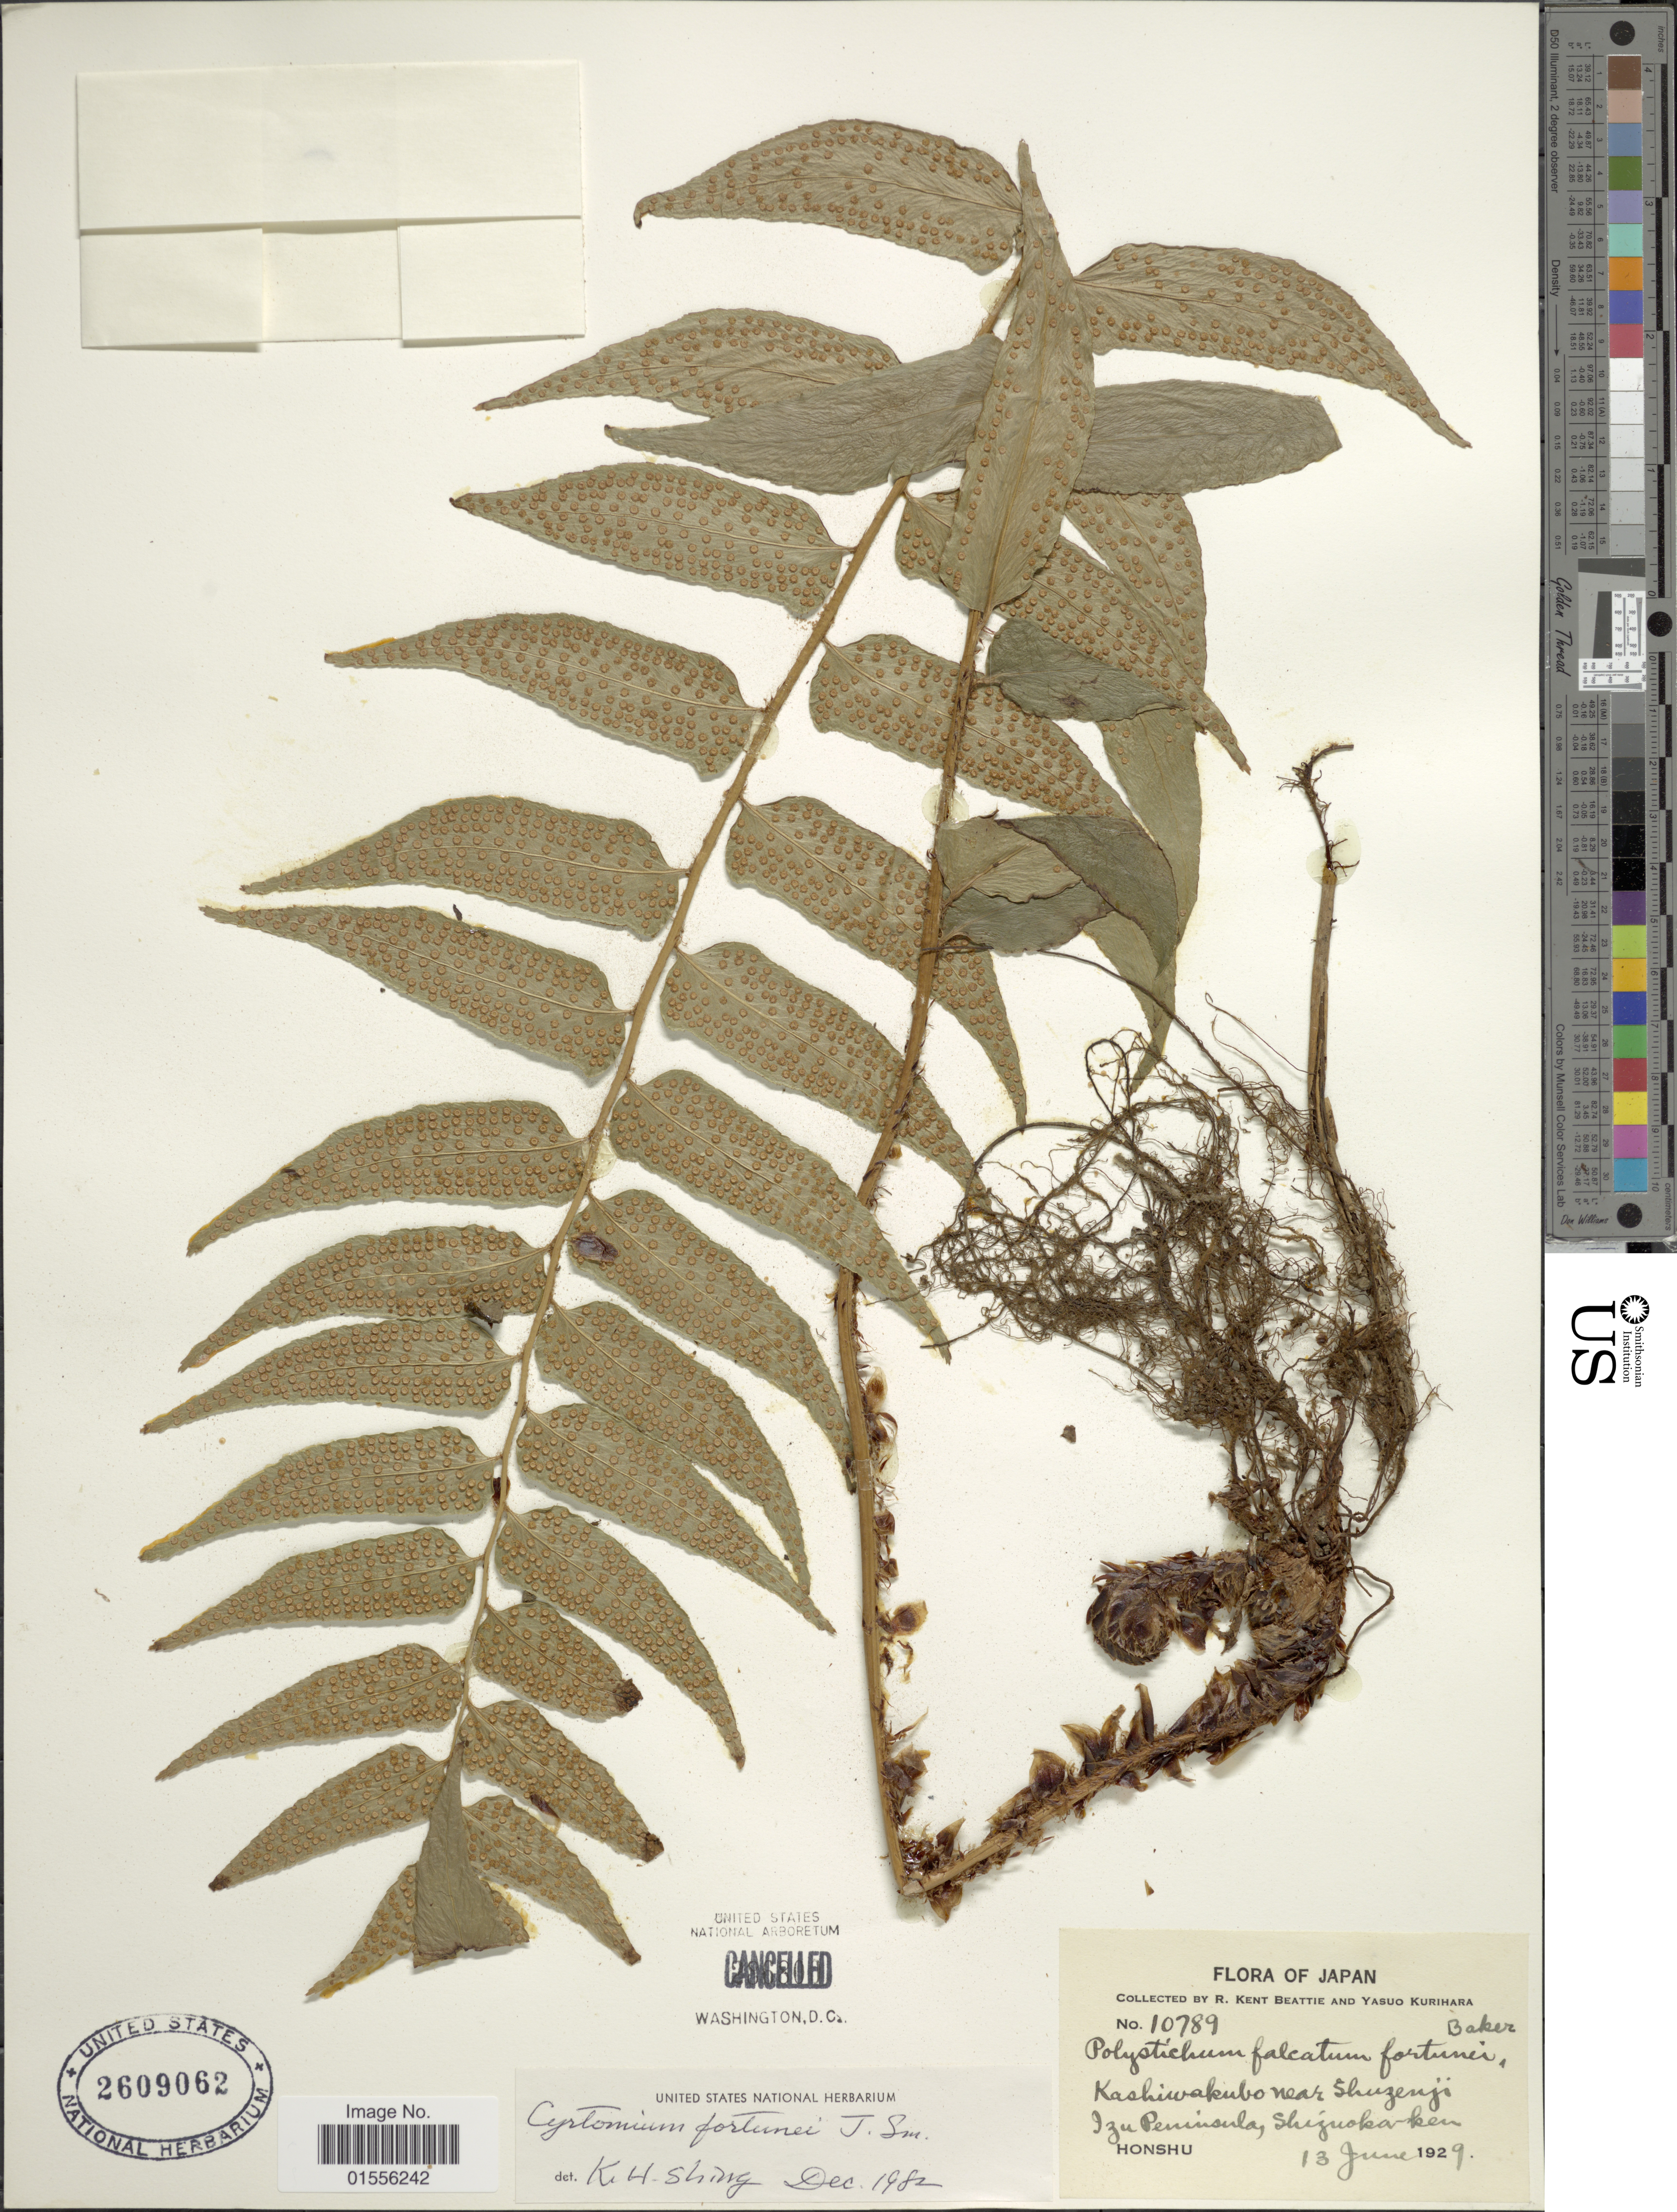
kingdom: Plantae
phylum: Tracheophyta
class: Polypodiopsida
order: Polypodiales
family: Dryopteridaceae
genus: Cyrtomium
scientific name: Cyrtomium fortunei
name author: J. Sm.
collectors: R. K. Beattie & Y. Kurihara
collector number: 10789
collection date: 1929-06-13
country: Japan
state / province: Sizuoka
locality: Kashiwakubo near Shuzenji Izu Peninsula, Shizouka-ken, Honshu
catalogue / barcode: US 2609062